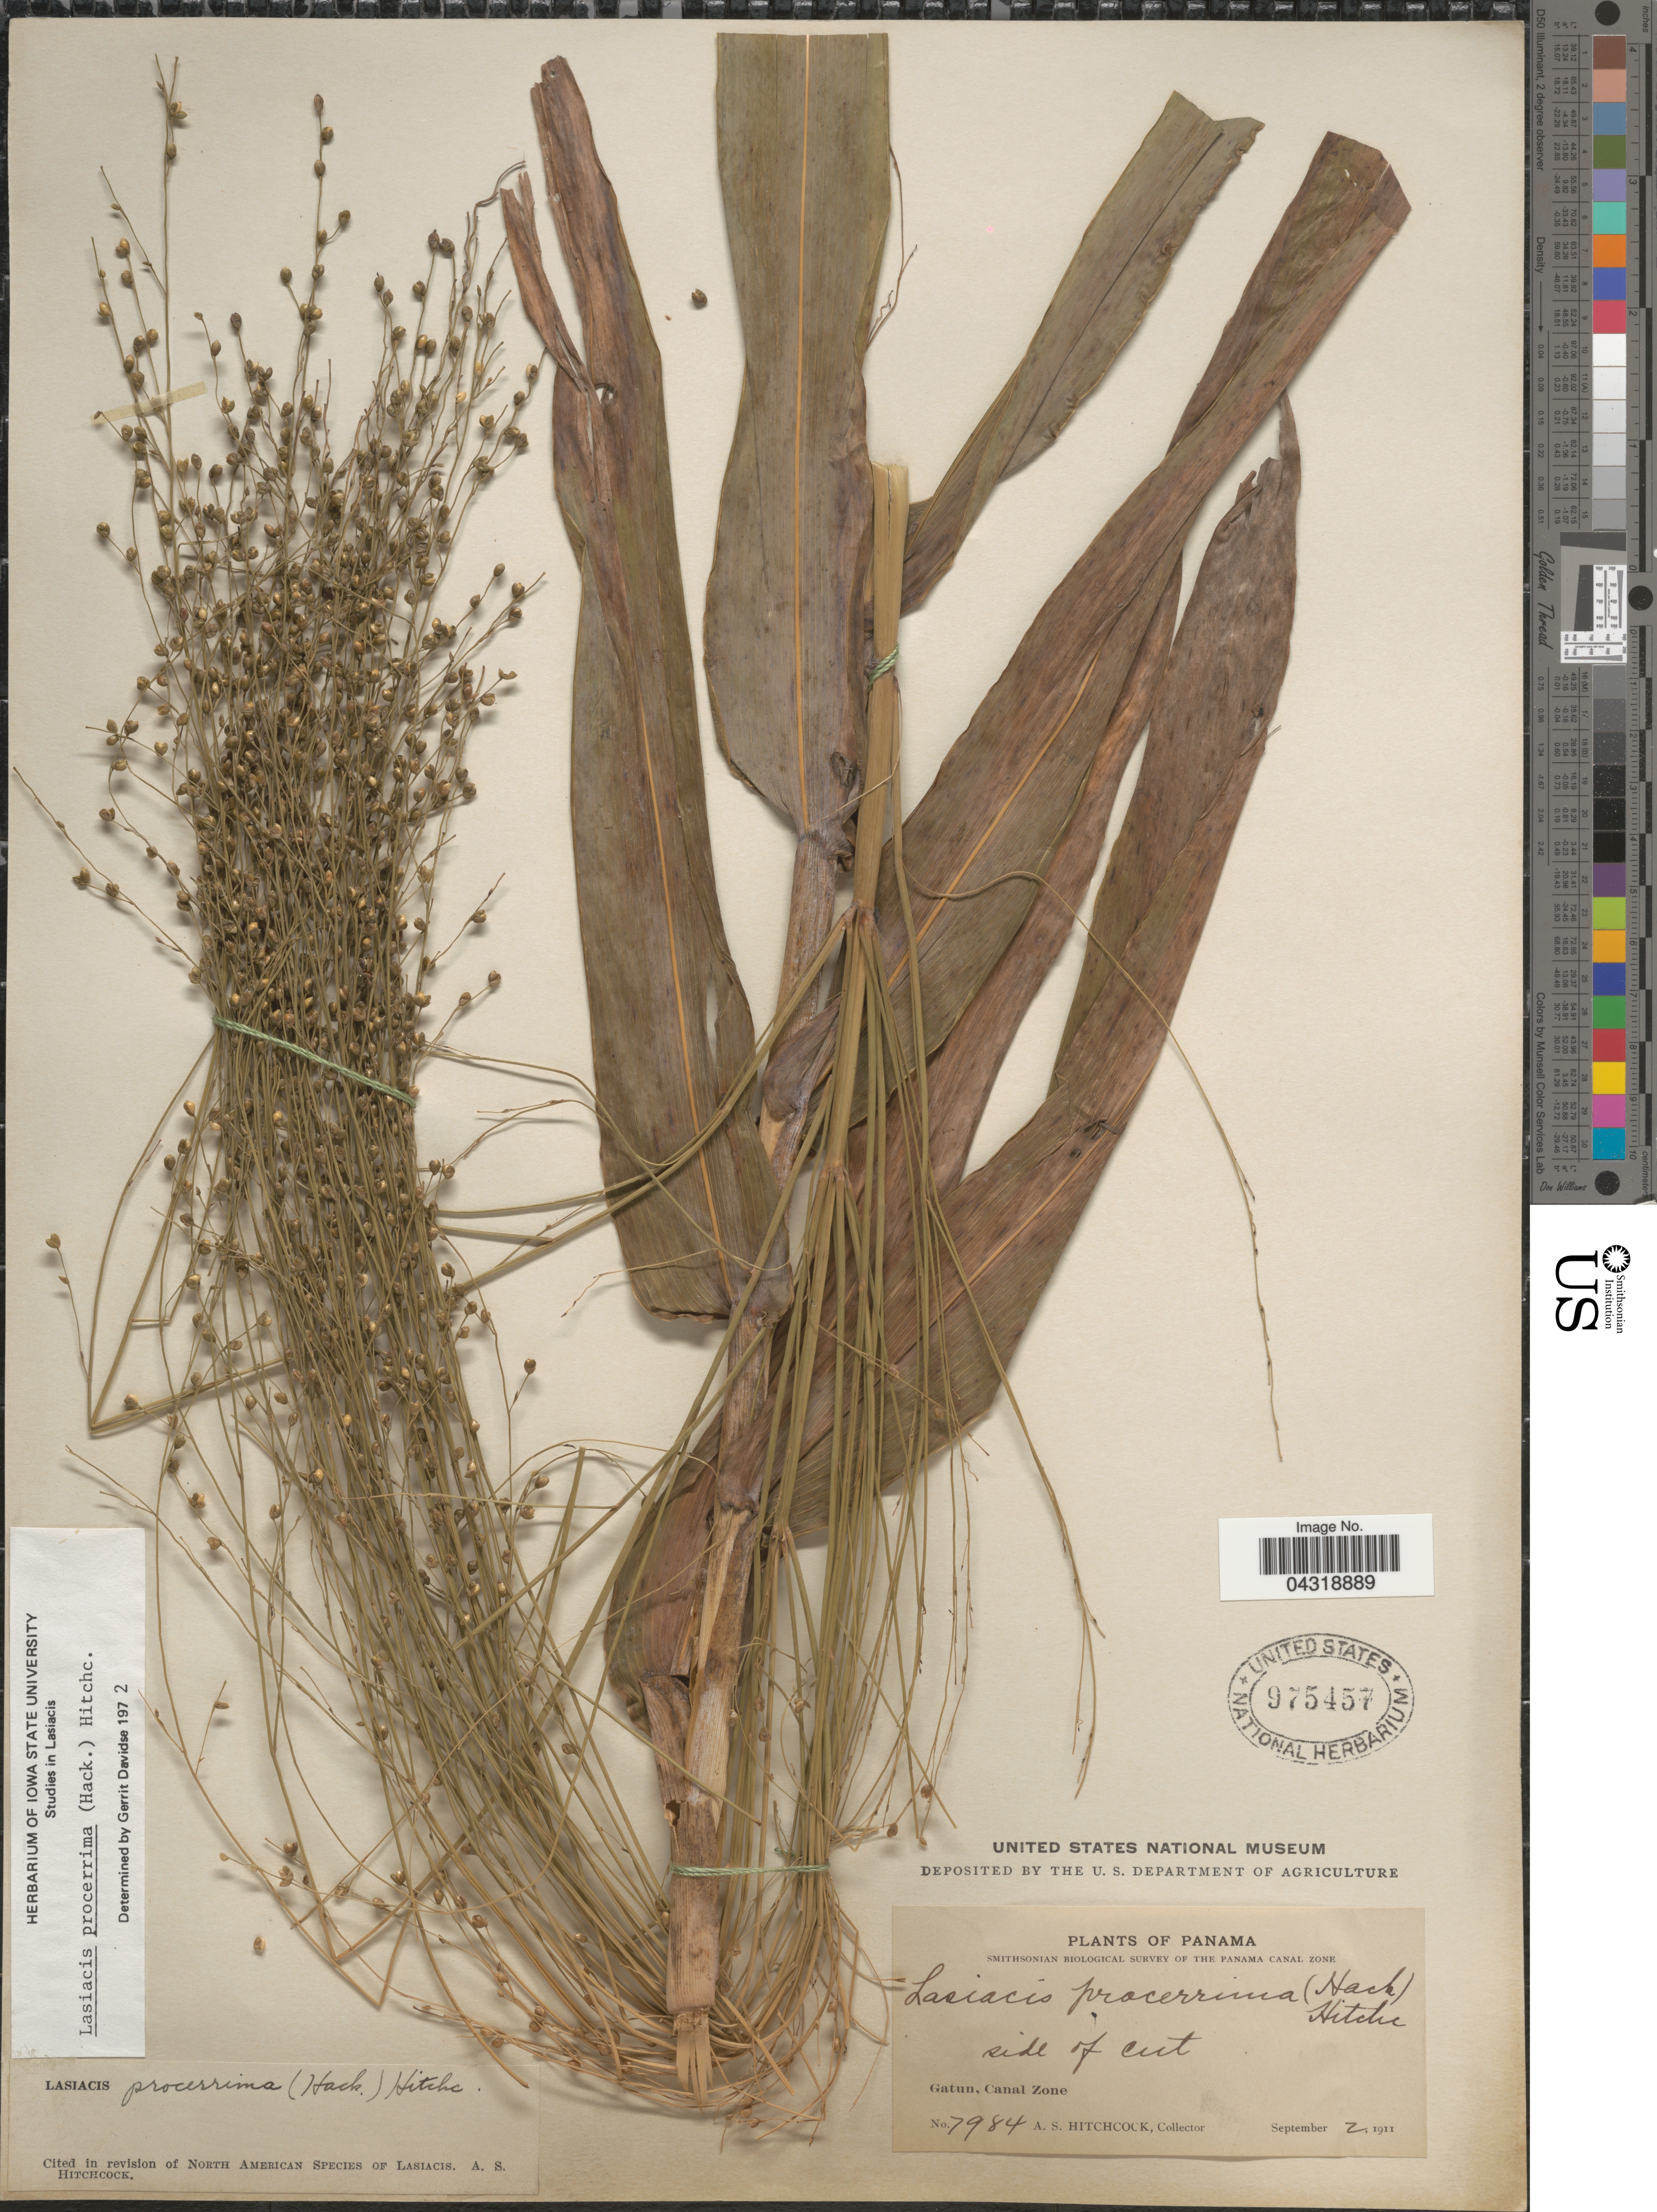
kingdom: Plantae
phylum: Tracheophyta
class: Liliopsida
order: Poales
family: Poaceae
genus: Lasiacis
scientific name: Lasiacis procerrima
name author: (Hack.) Hitchc.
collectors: A. S. Hitchcock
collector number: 7984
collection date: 1911-09-02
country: Panama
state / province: Colón / Panamá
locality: Smithsonian Biological Survey of the Panama Canal Zone. Gatun, Canal Zone.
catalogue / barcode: US 975457